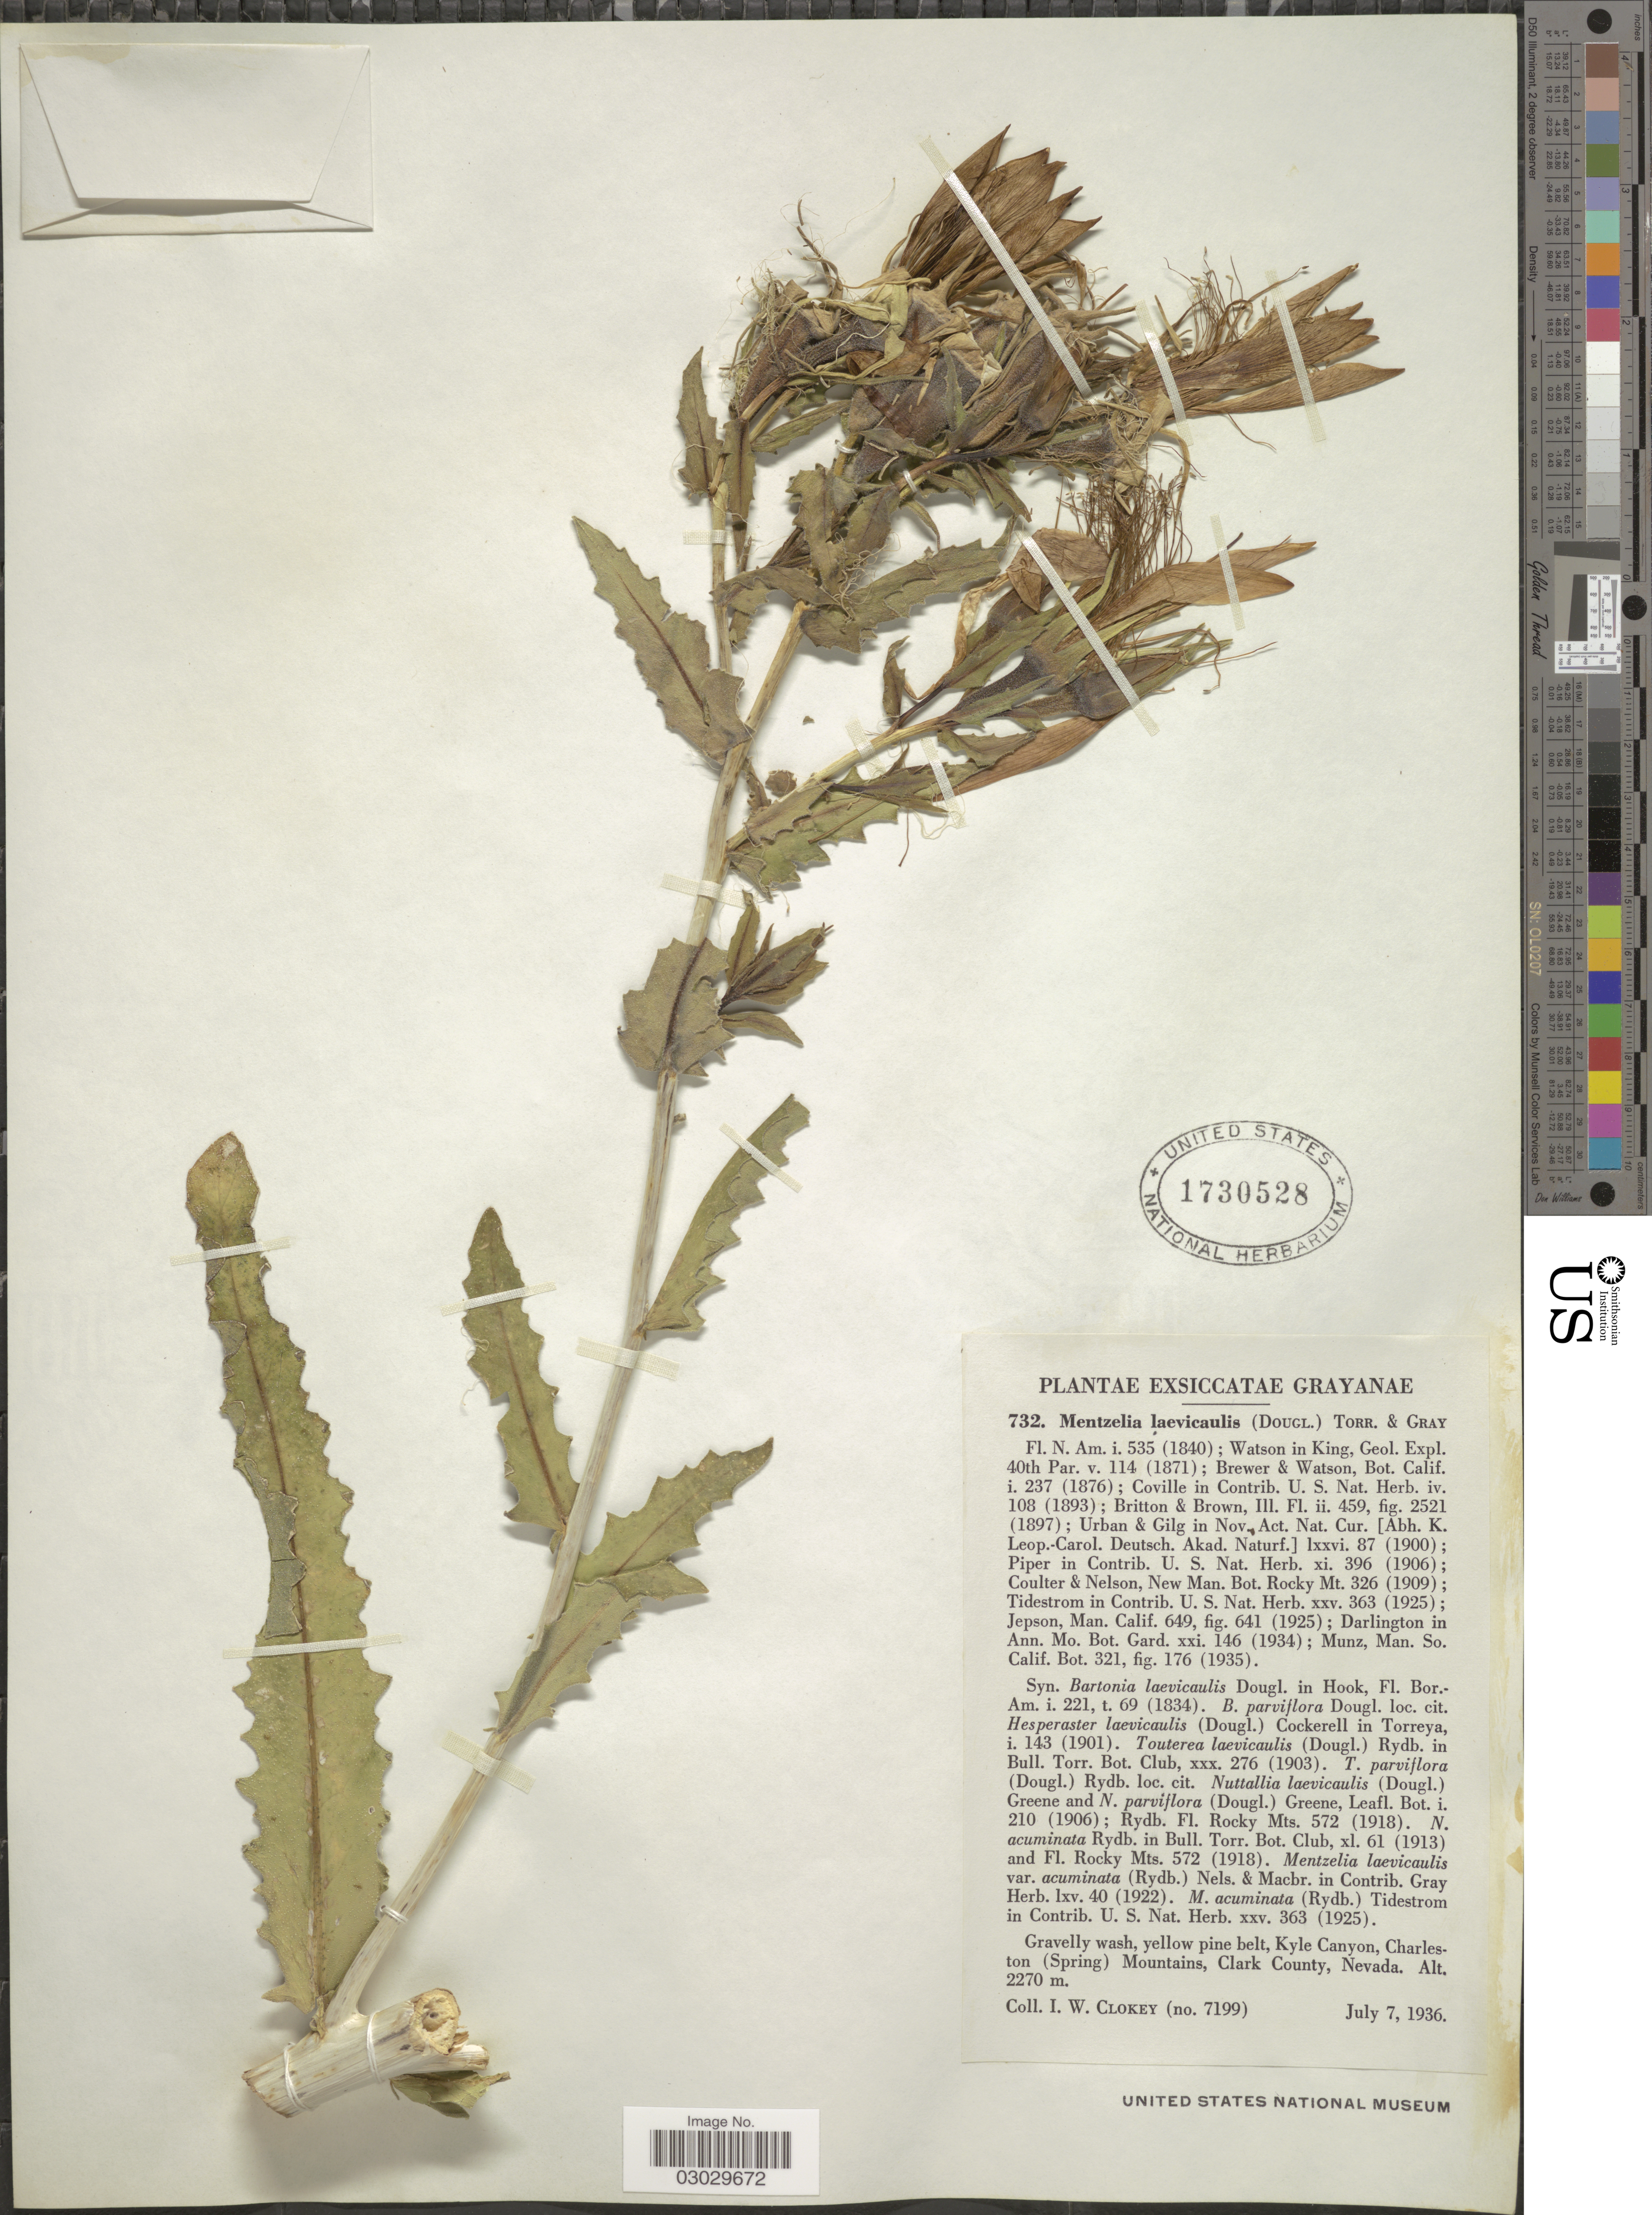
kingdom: Plantae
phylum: Tracheophyta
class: Magnoliopsida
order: Cornales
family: Loasaceae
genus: Mentzelia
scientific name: Mentzelia laevicaulis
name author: (Douglas ex Hook.) Torr. & A. Gray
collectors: I. W. Clokey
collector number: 7199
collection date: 1936-07-07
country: United States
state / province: Nevada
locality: Kyle Canyon, Charleston (Spring) Mountains, Clark County.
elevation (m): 2270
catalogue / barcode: US 1730528